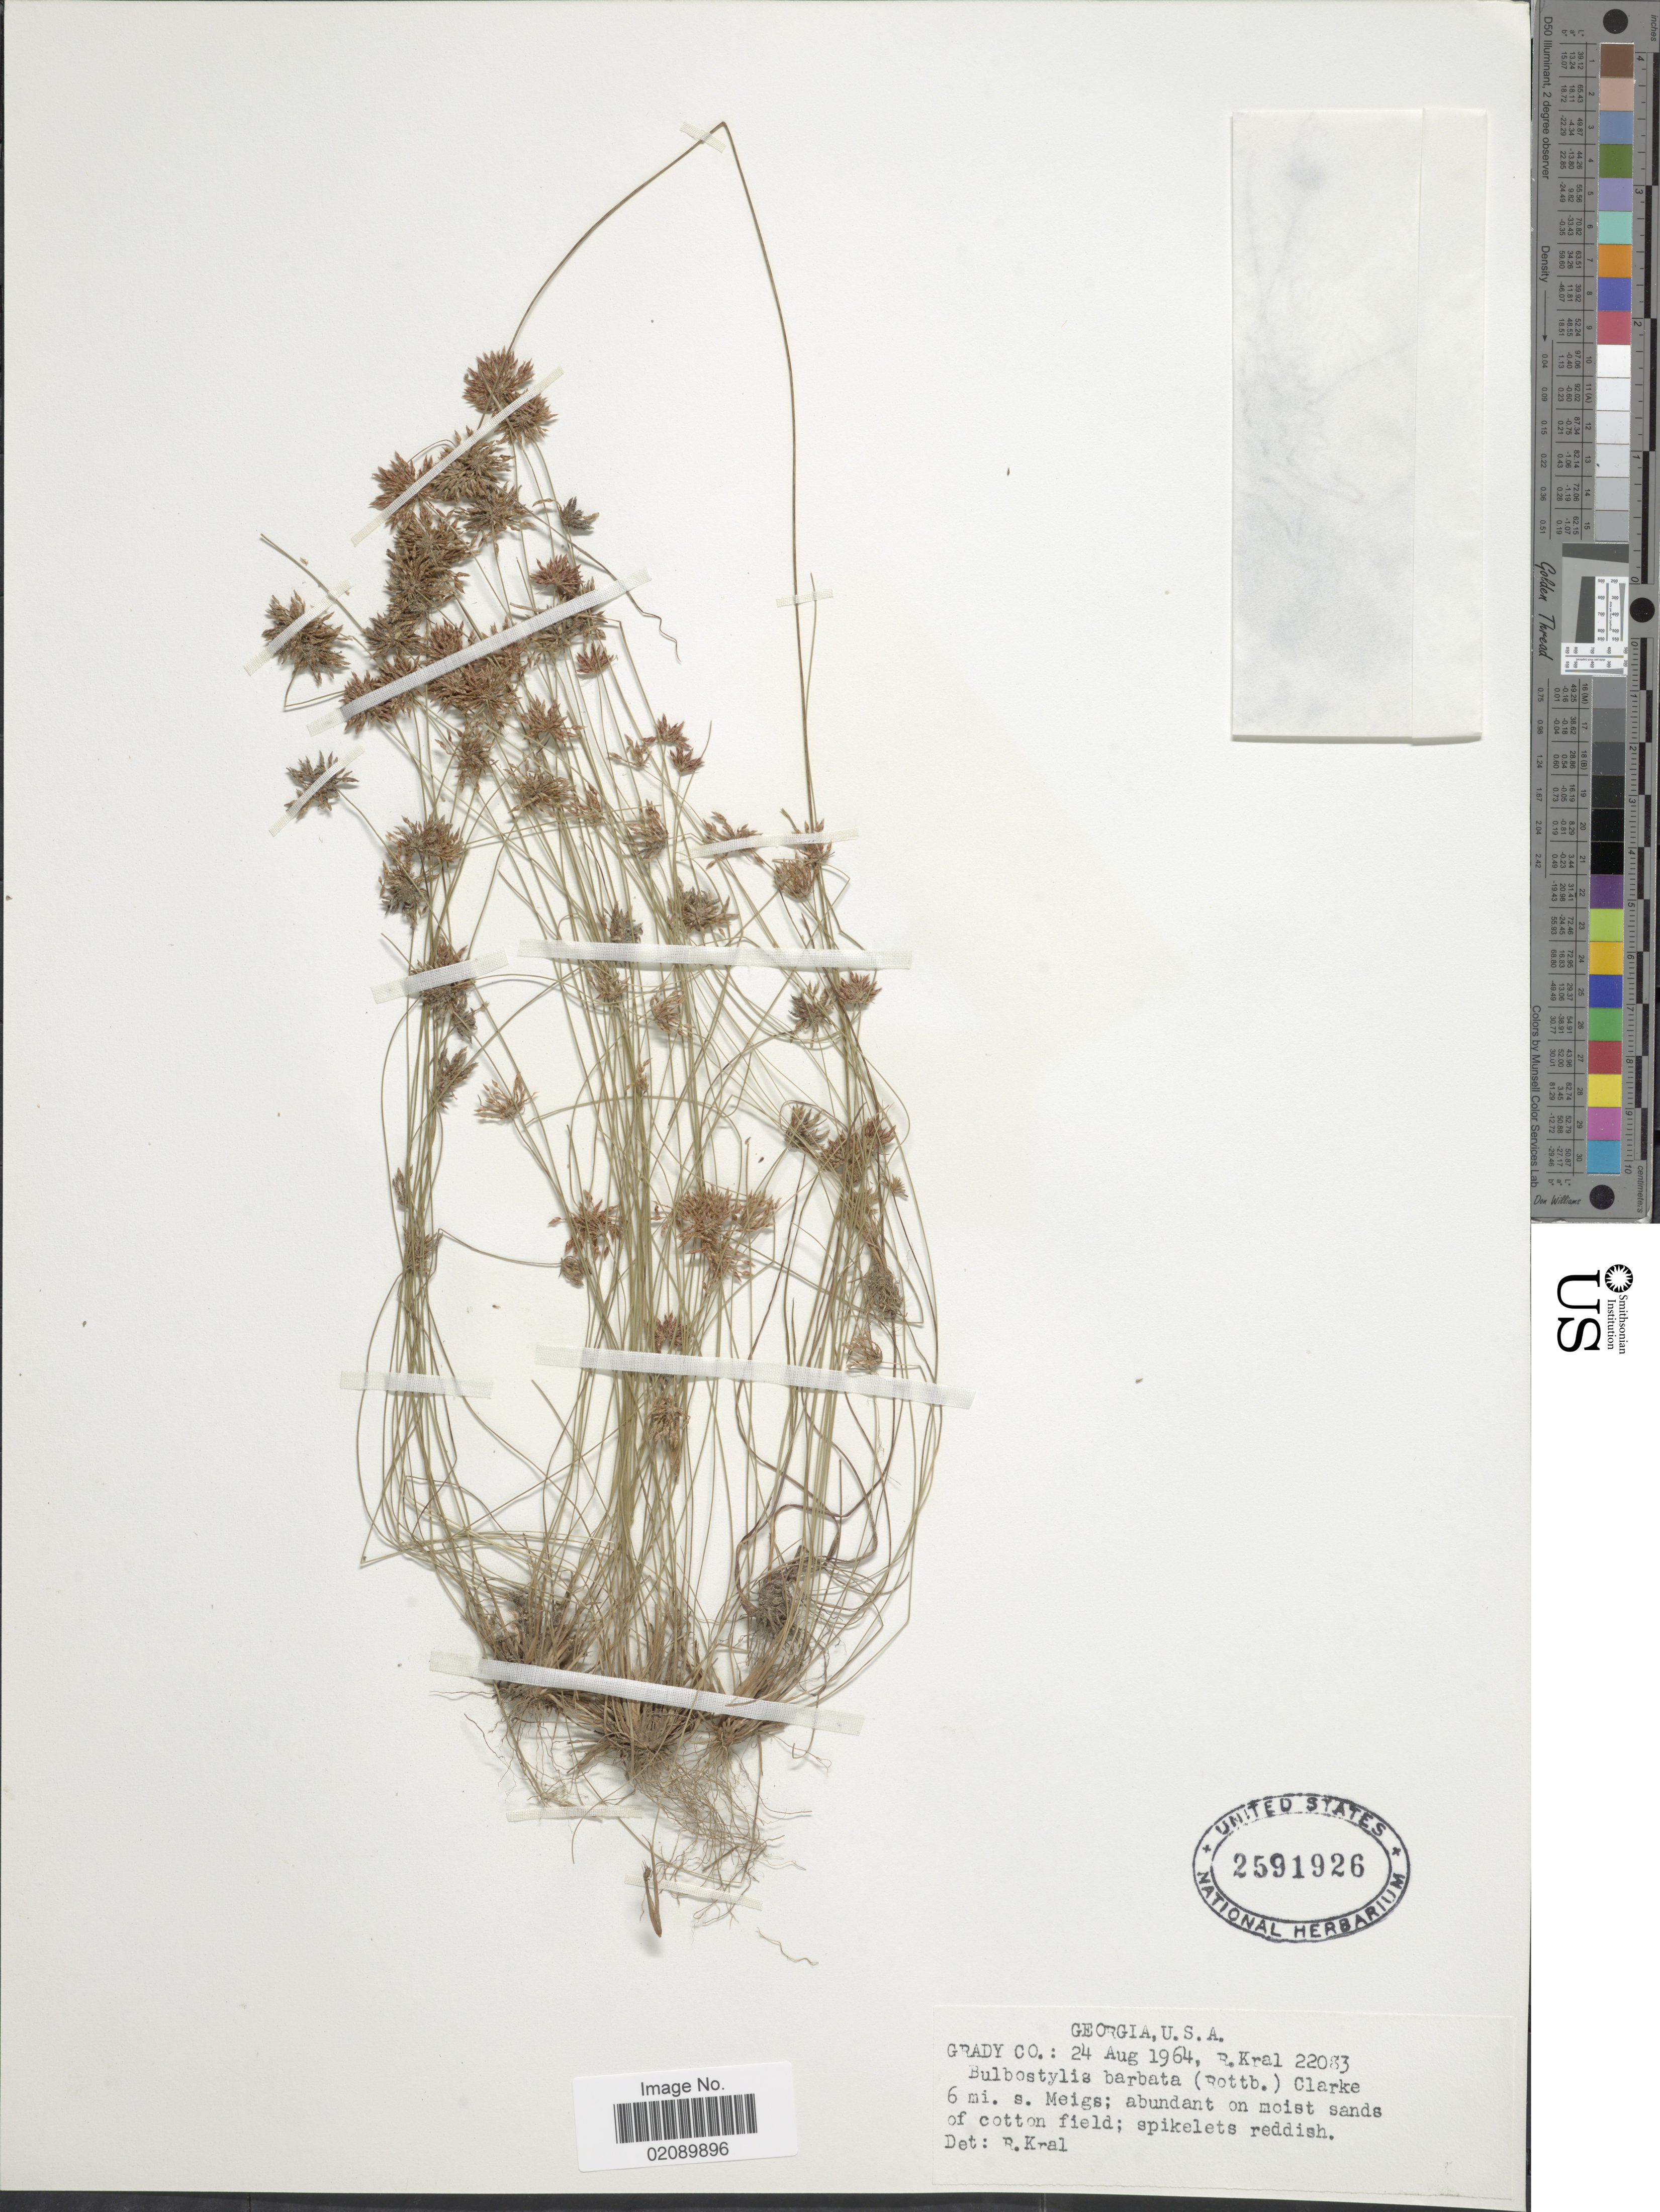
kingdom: Plantae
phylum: Tracheophyta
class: Liliopsida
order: Poales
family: Cyperaceae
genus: Bulbostylis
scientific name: Bulbostylis barbata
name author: (Rottb.) C.B. Clarke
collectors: R. Kral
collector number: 22083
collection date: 1964-08-24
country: United States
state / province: Georgia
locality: Grady Co. 6 mi. s. Meigs; abundant on moist sands of cotton field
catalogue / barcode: US 2591926